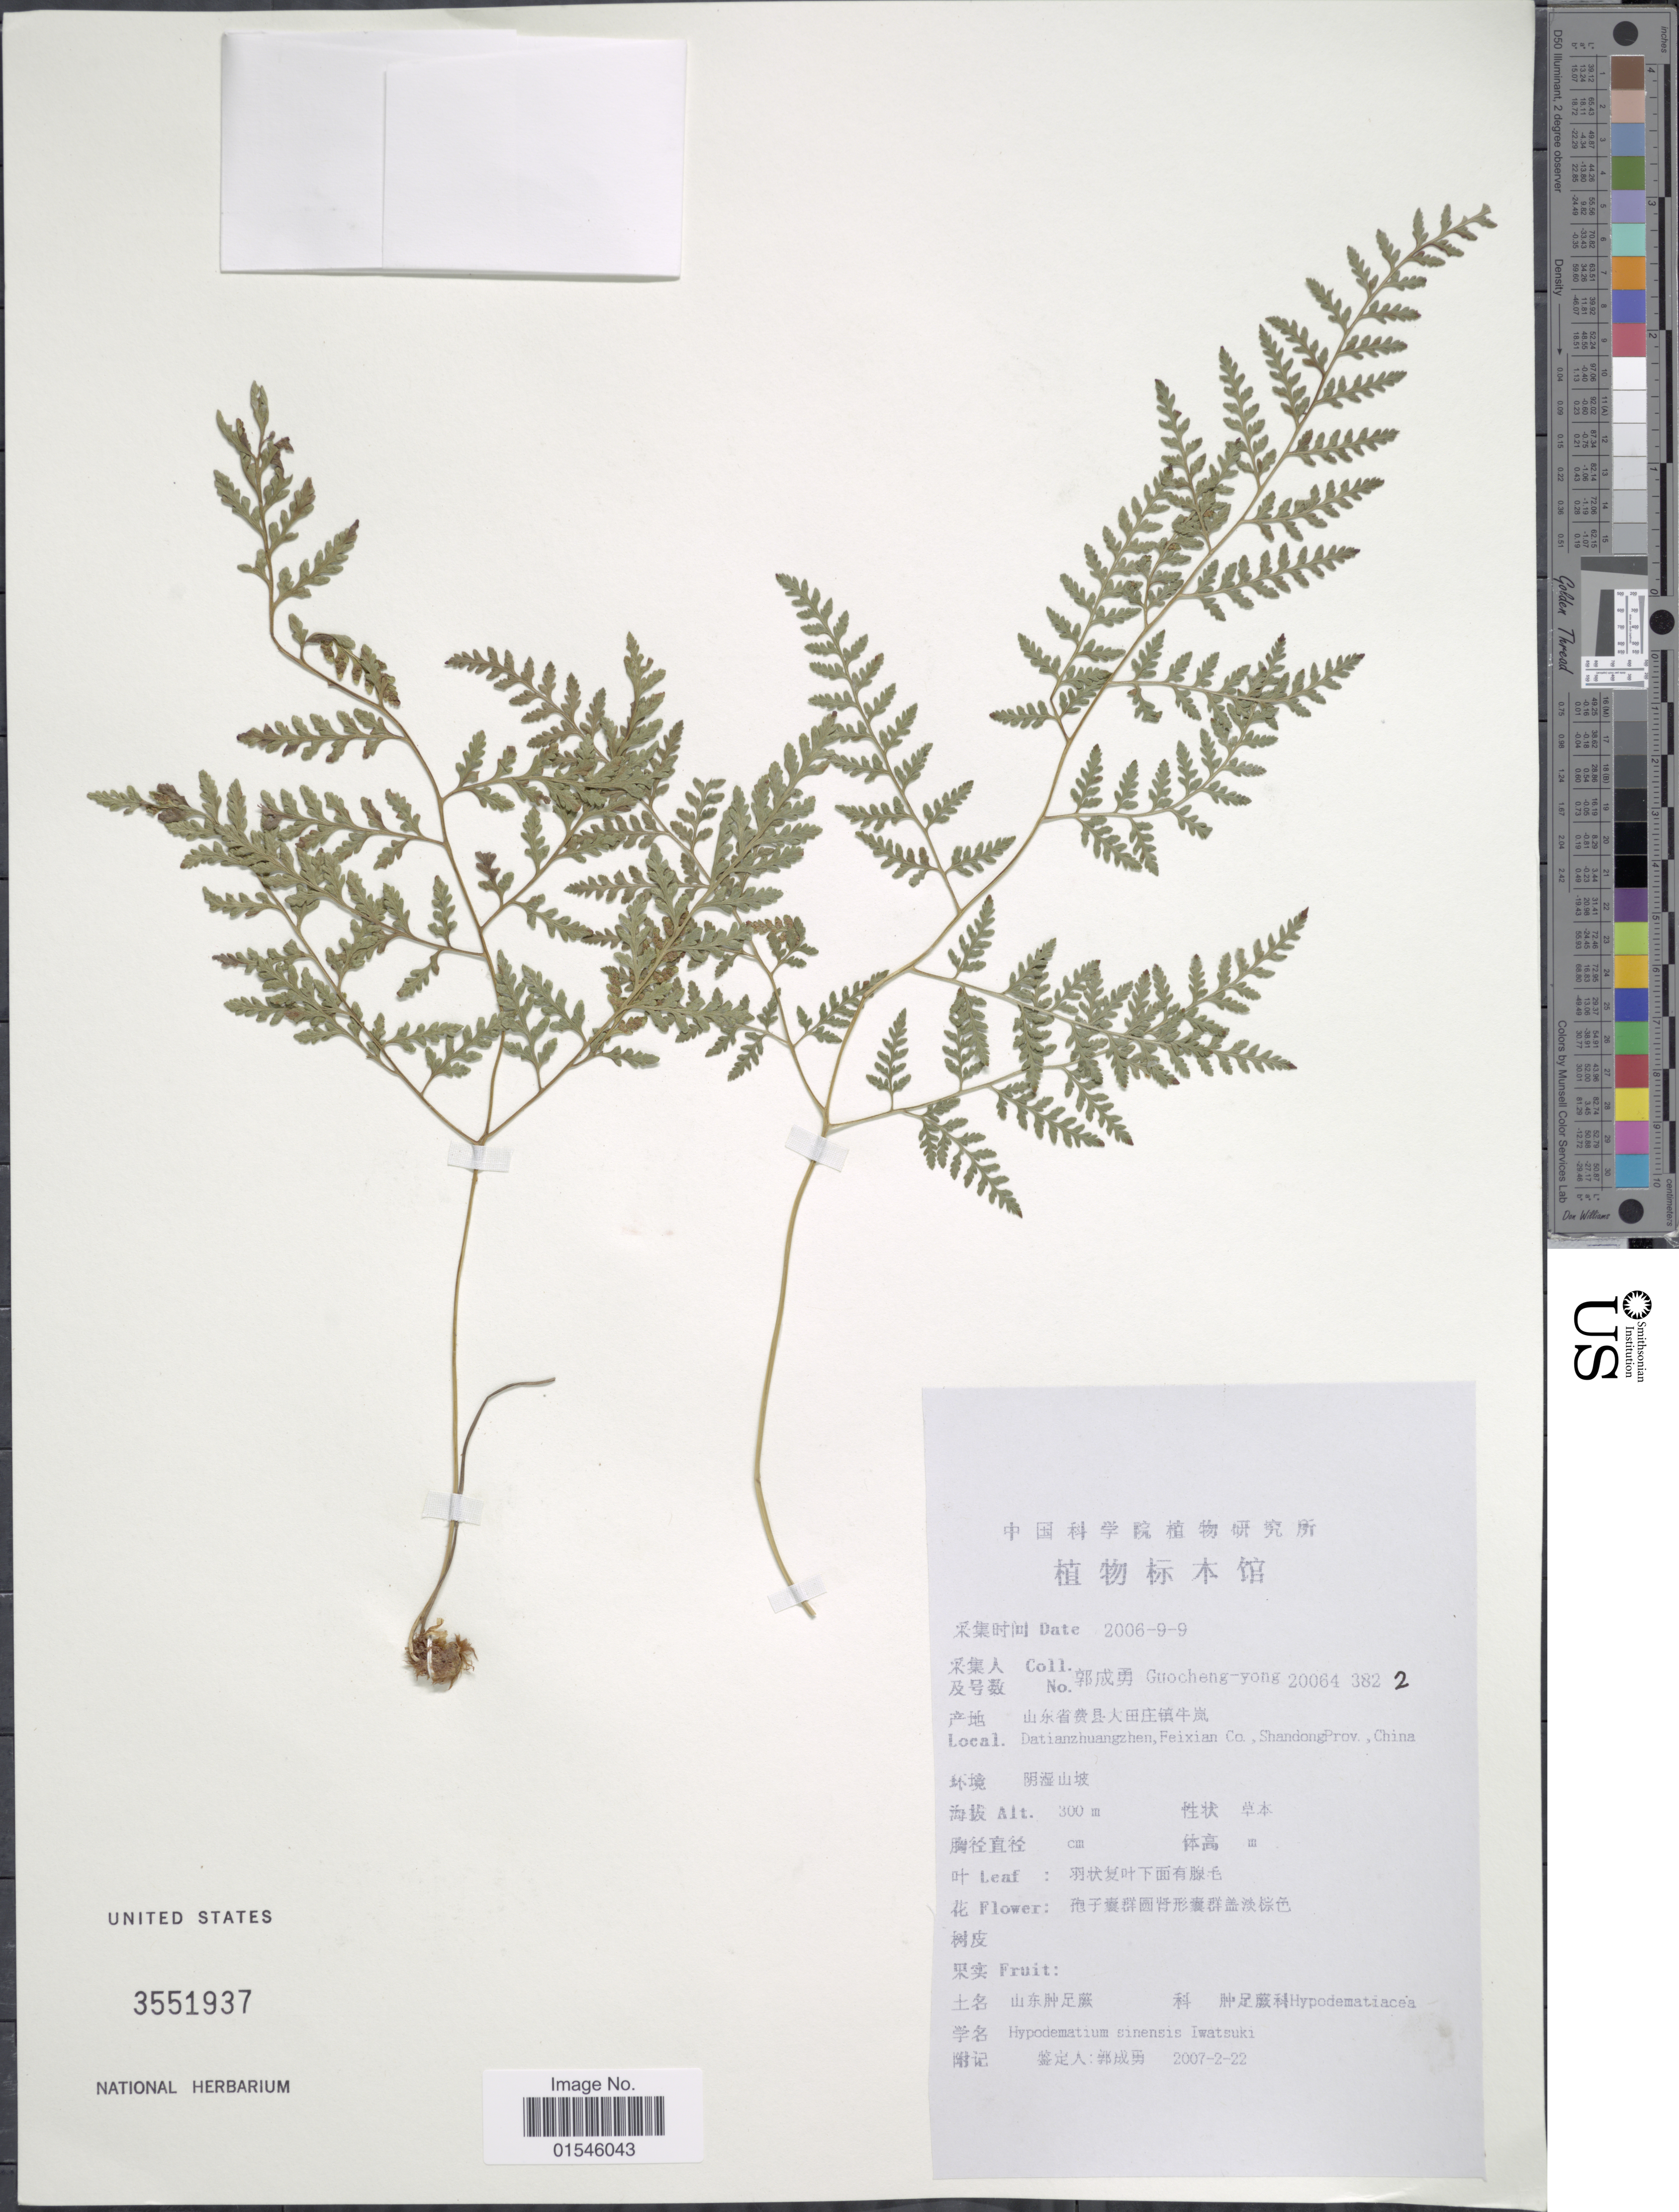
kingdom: Plantae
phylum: Tracheophyta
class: Polypodiopsida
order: Polypodiales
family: Hypodematiaceae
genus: Hypodematium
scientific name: Hypodematium sinense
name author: K. Iwats.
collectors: Guo cheng-yong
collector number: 20064 382 2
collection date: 2006-09-09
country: China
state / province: Shandong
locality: Datianzhuangzhen, Feixian Co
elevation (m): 300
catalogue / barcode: US 3551937